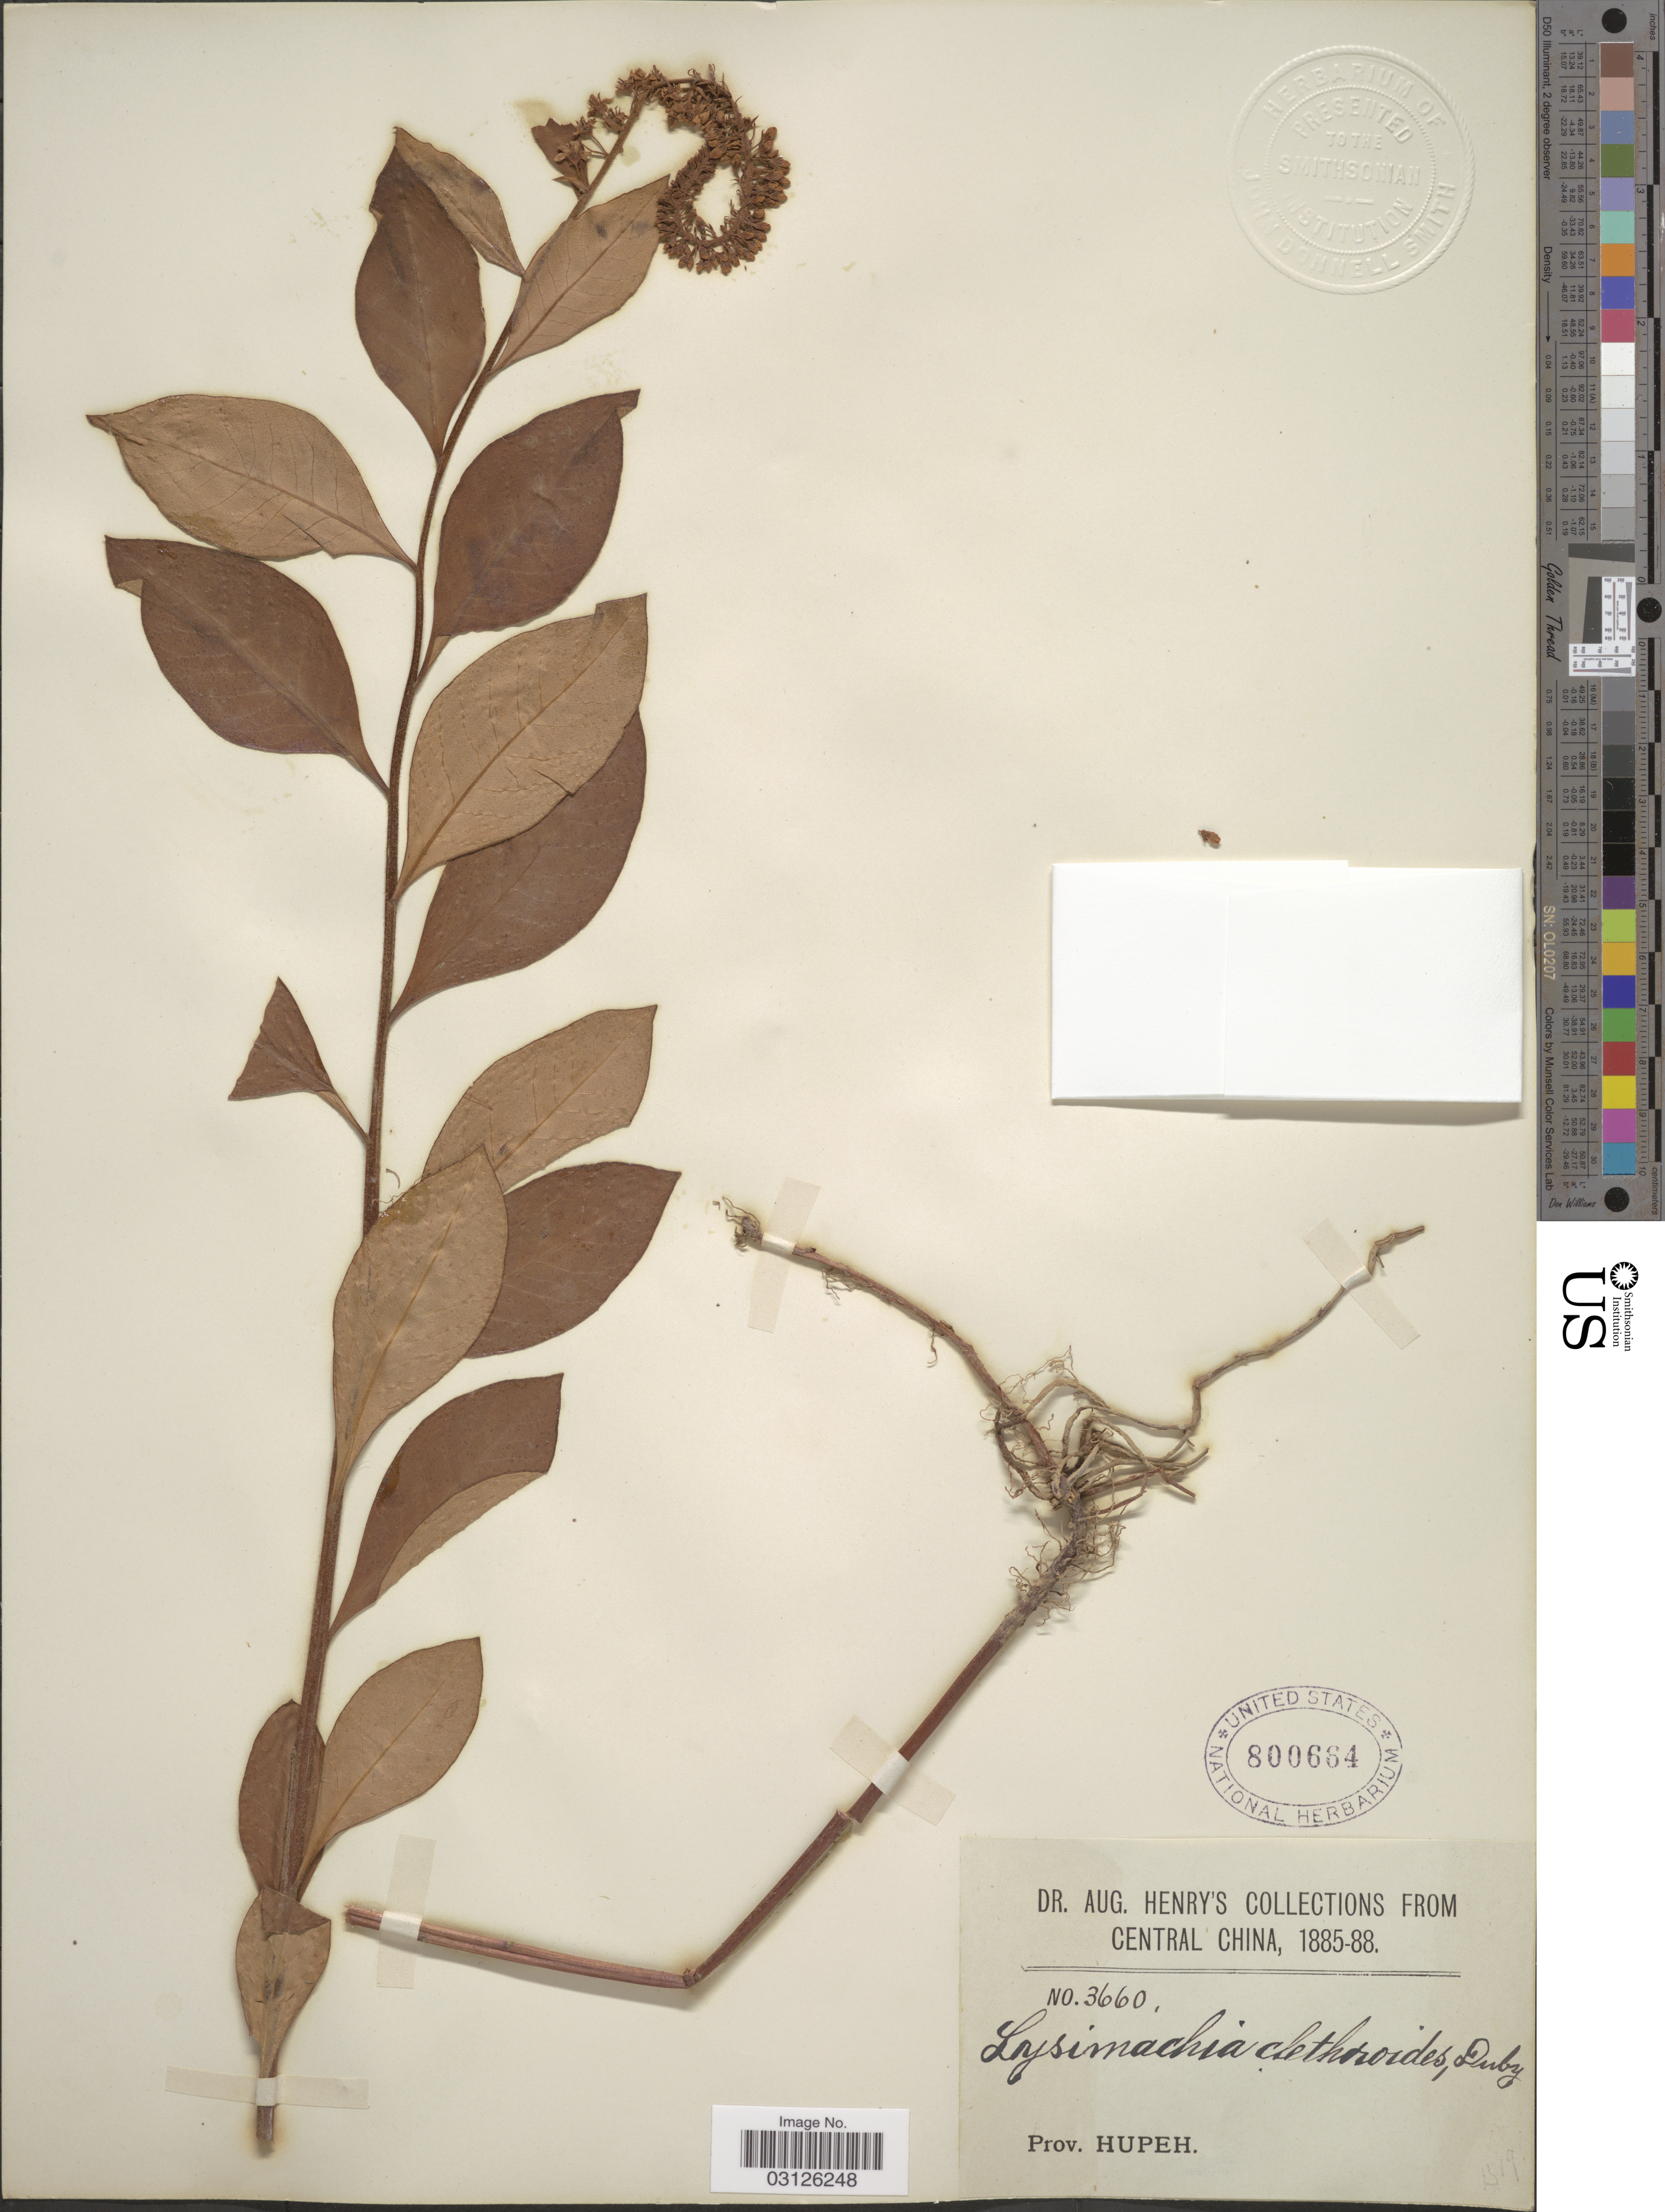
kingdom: Plantae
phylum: Tracheophyta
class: Magnoliopsida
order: Ericales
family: Primulaceae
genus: Lysimachia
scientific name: Lysimachia clethroides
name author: Duby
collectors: A. Henry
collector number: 3660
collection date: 1885/1888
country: China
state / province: Hubei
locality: Central China. Prov. Hupeh.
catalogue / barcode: US 800664